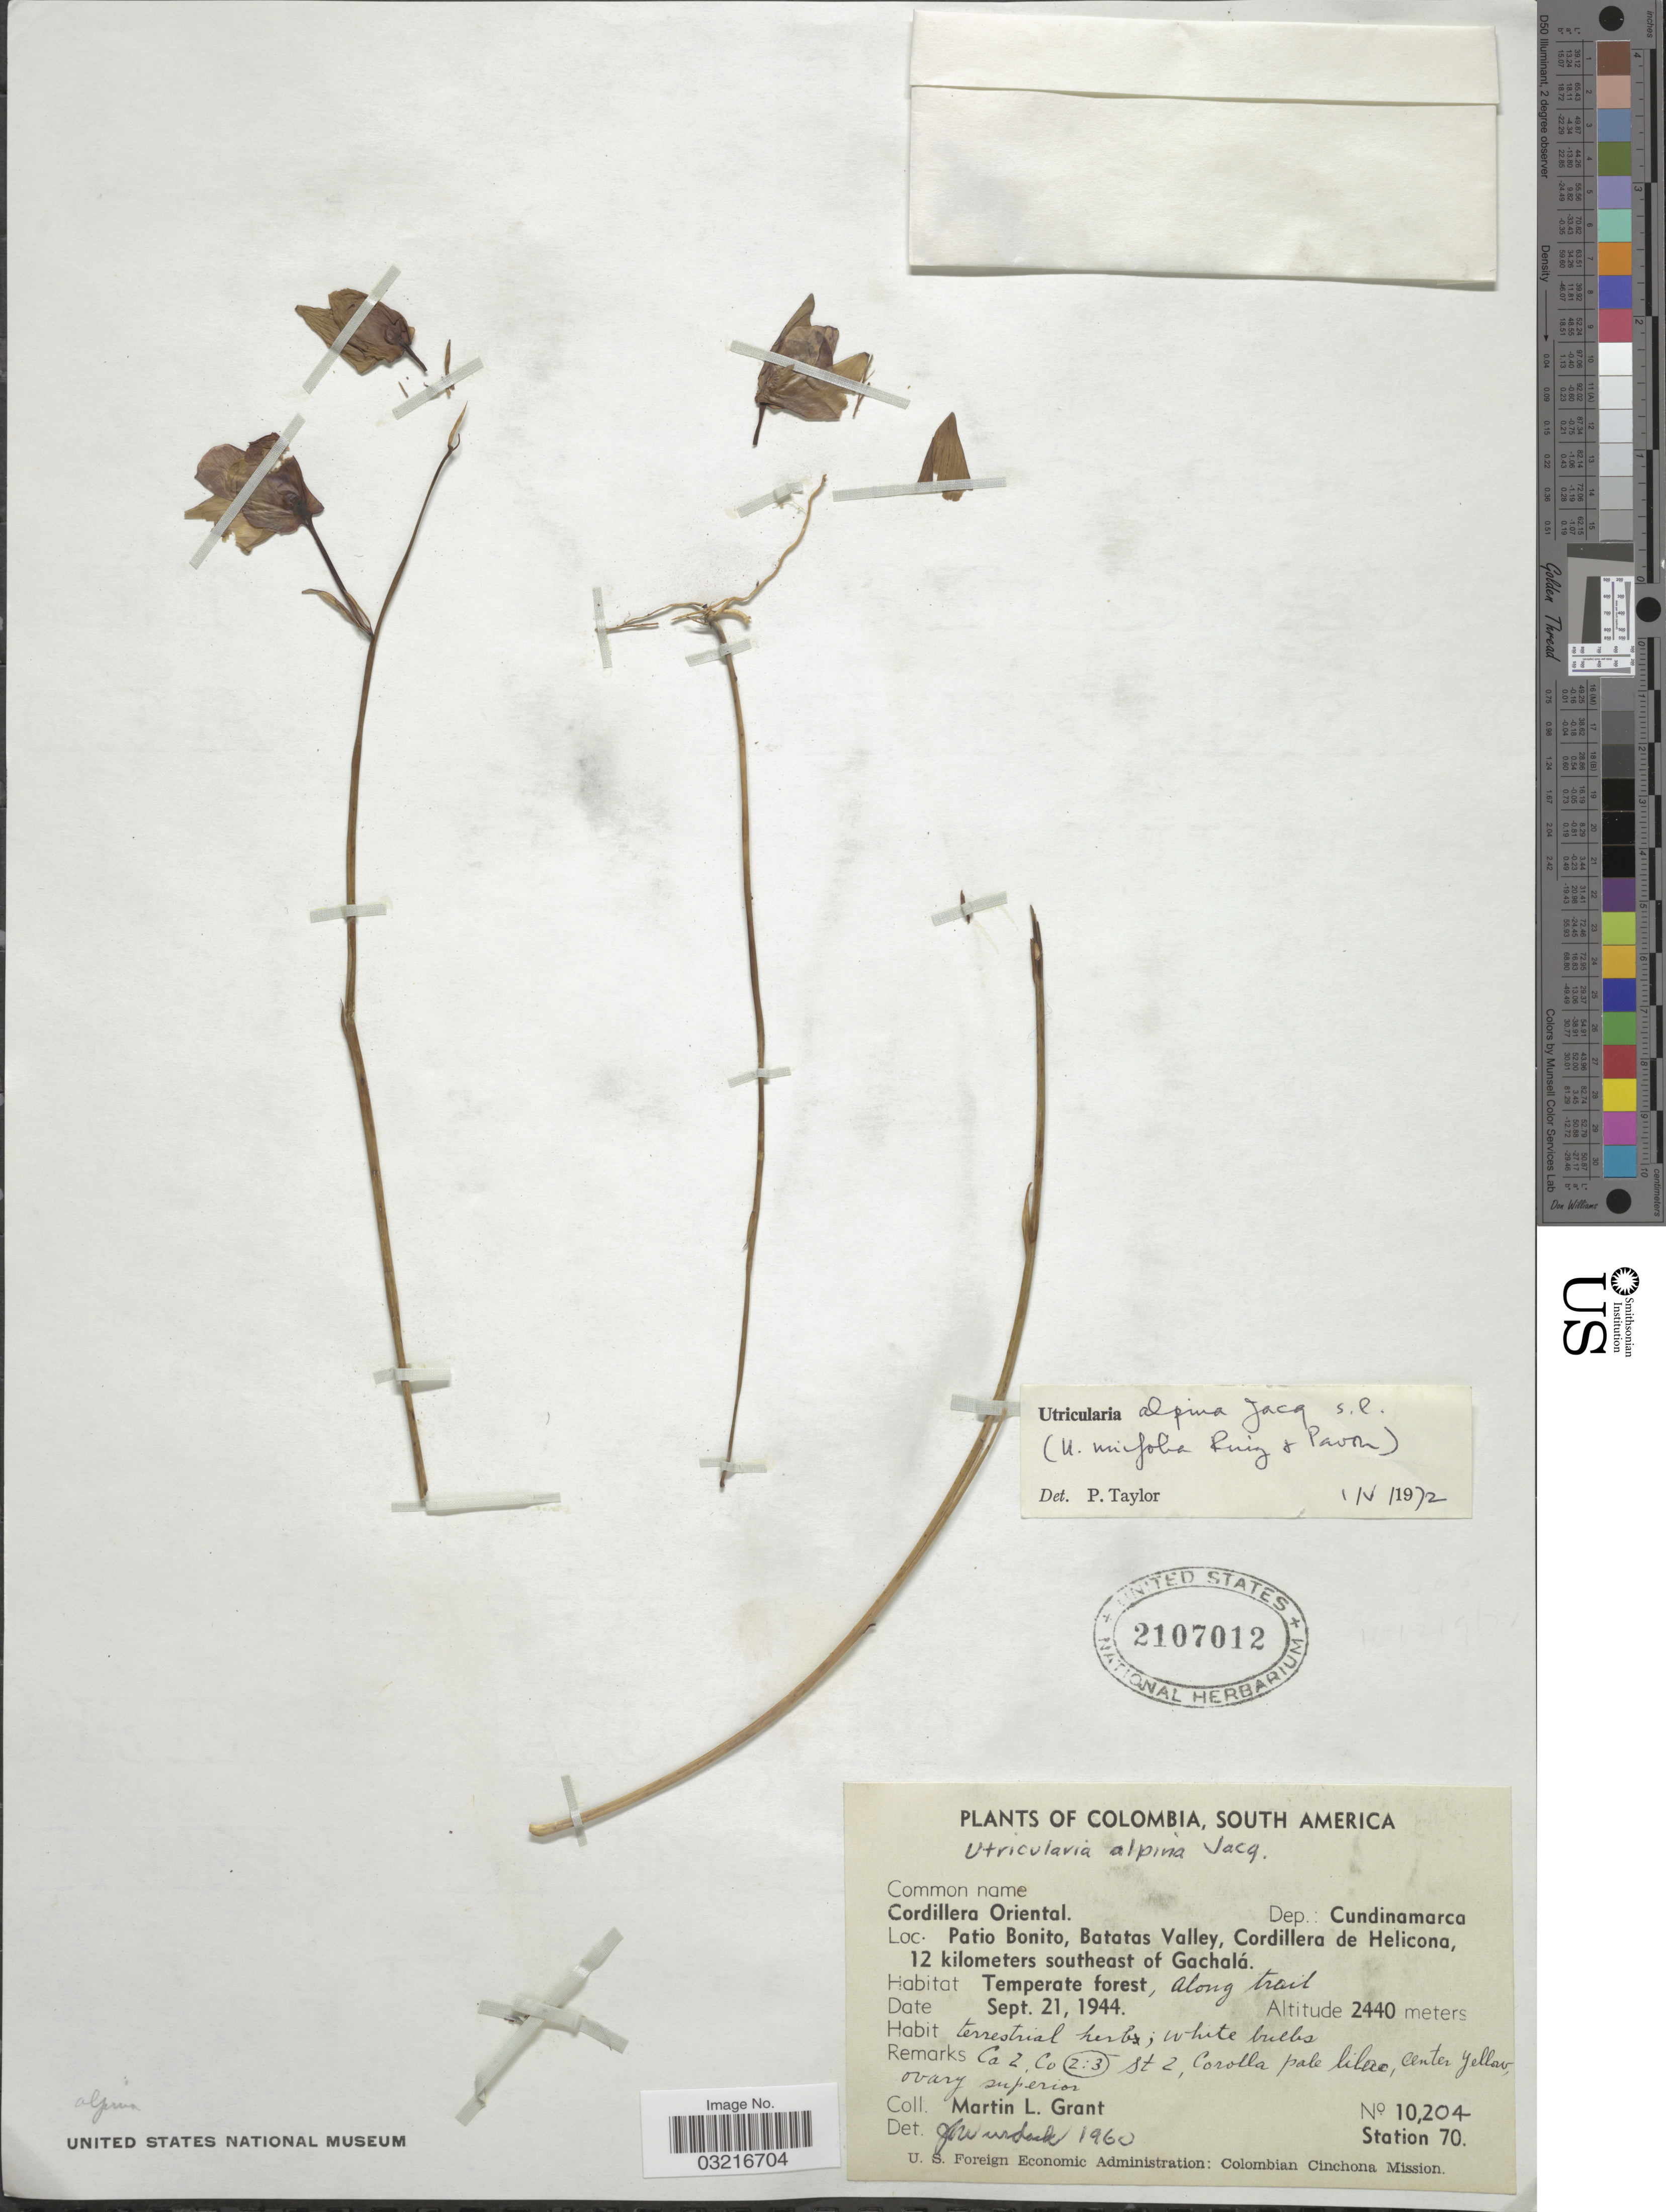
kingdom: Plantae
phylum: Tracheophyta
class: Magnoliopsida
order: Lamiales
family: Lentibulariaceae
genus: Utricularia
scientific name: Utricularia unifolia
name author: Ruiz & Pav.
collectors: M. L. Grant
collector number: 10204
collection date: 1944-09-21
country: Colombia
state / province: Cundinamarca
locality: Cordillera Oriental, Dep.: Cundinamarca, Patio Bonita, Batatas Valley, Cordillera de Helicona, 12 kilometers southeast of Gachalá, Station 70.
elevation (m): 2440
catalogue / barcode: US 2107012